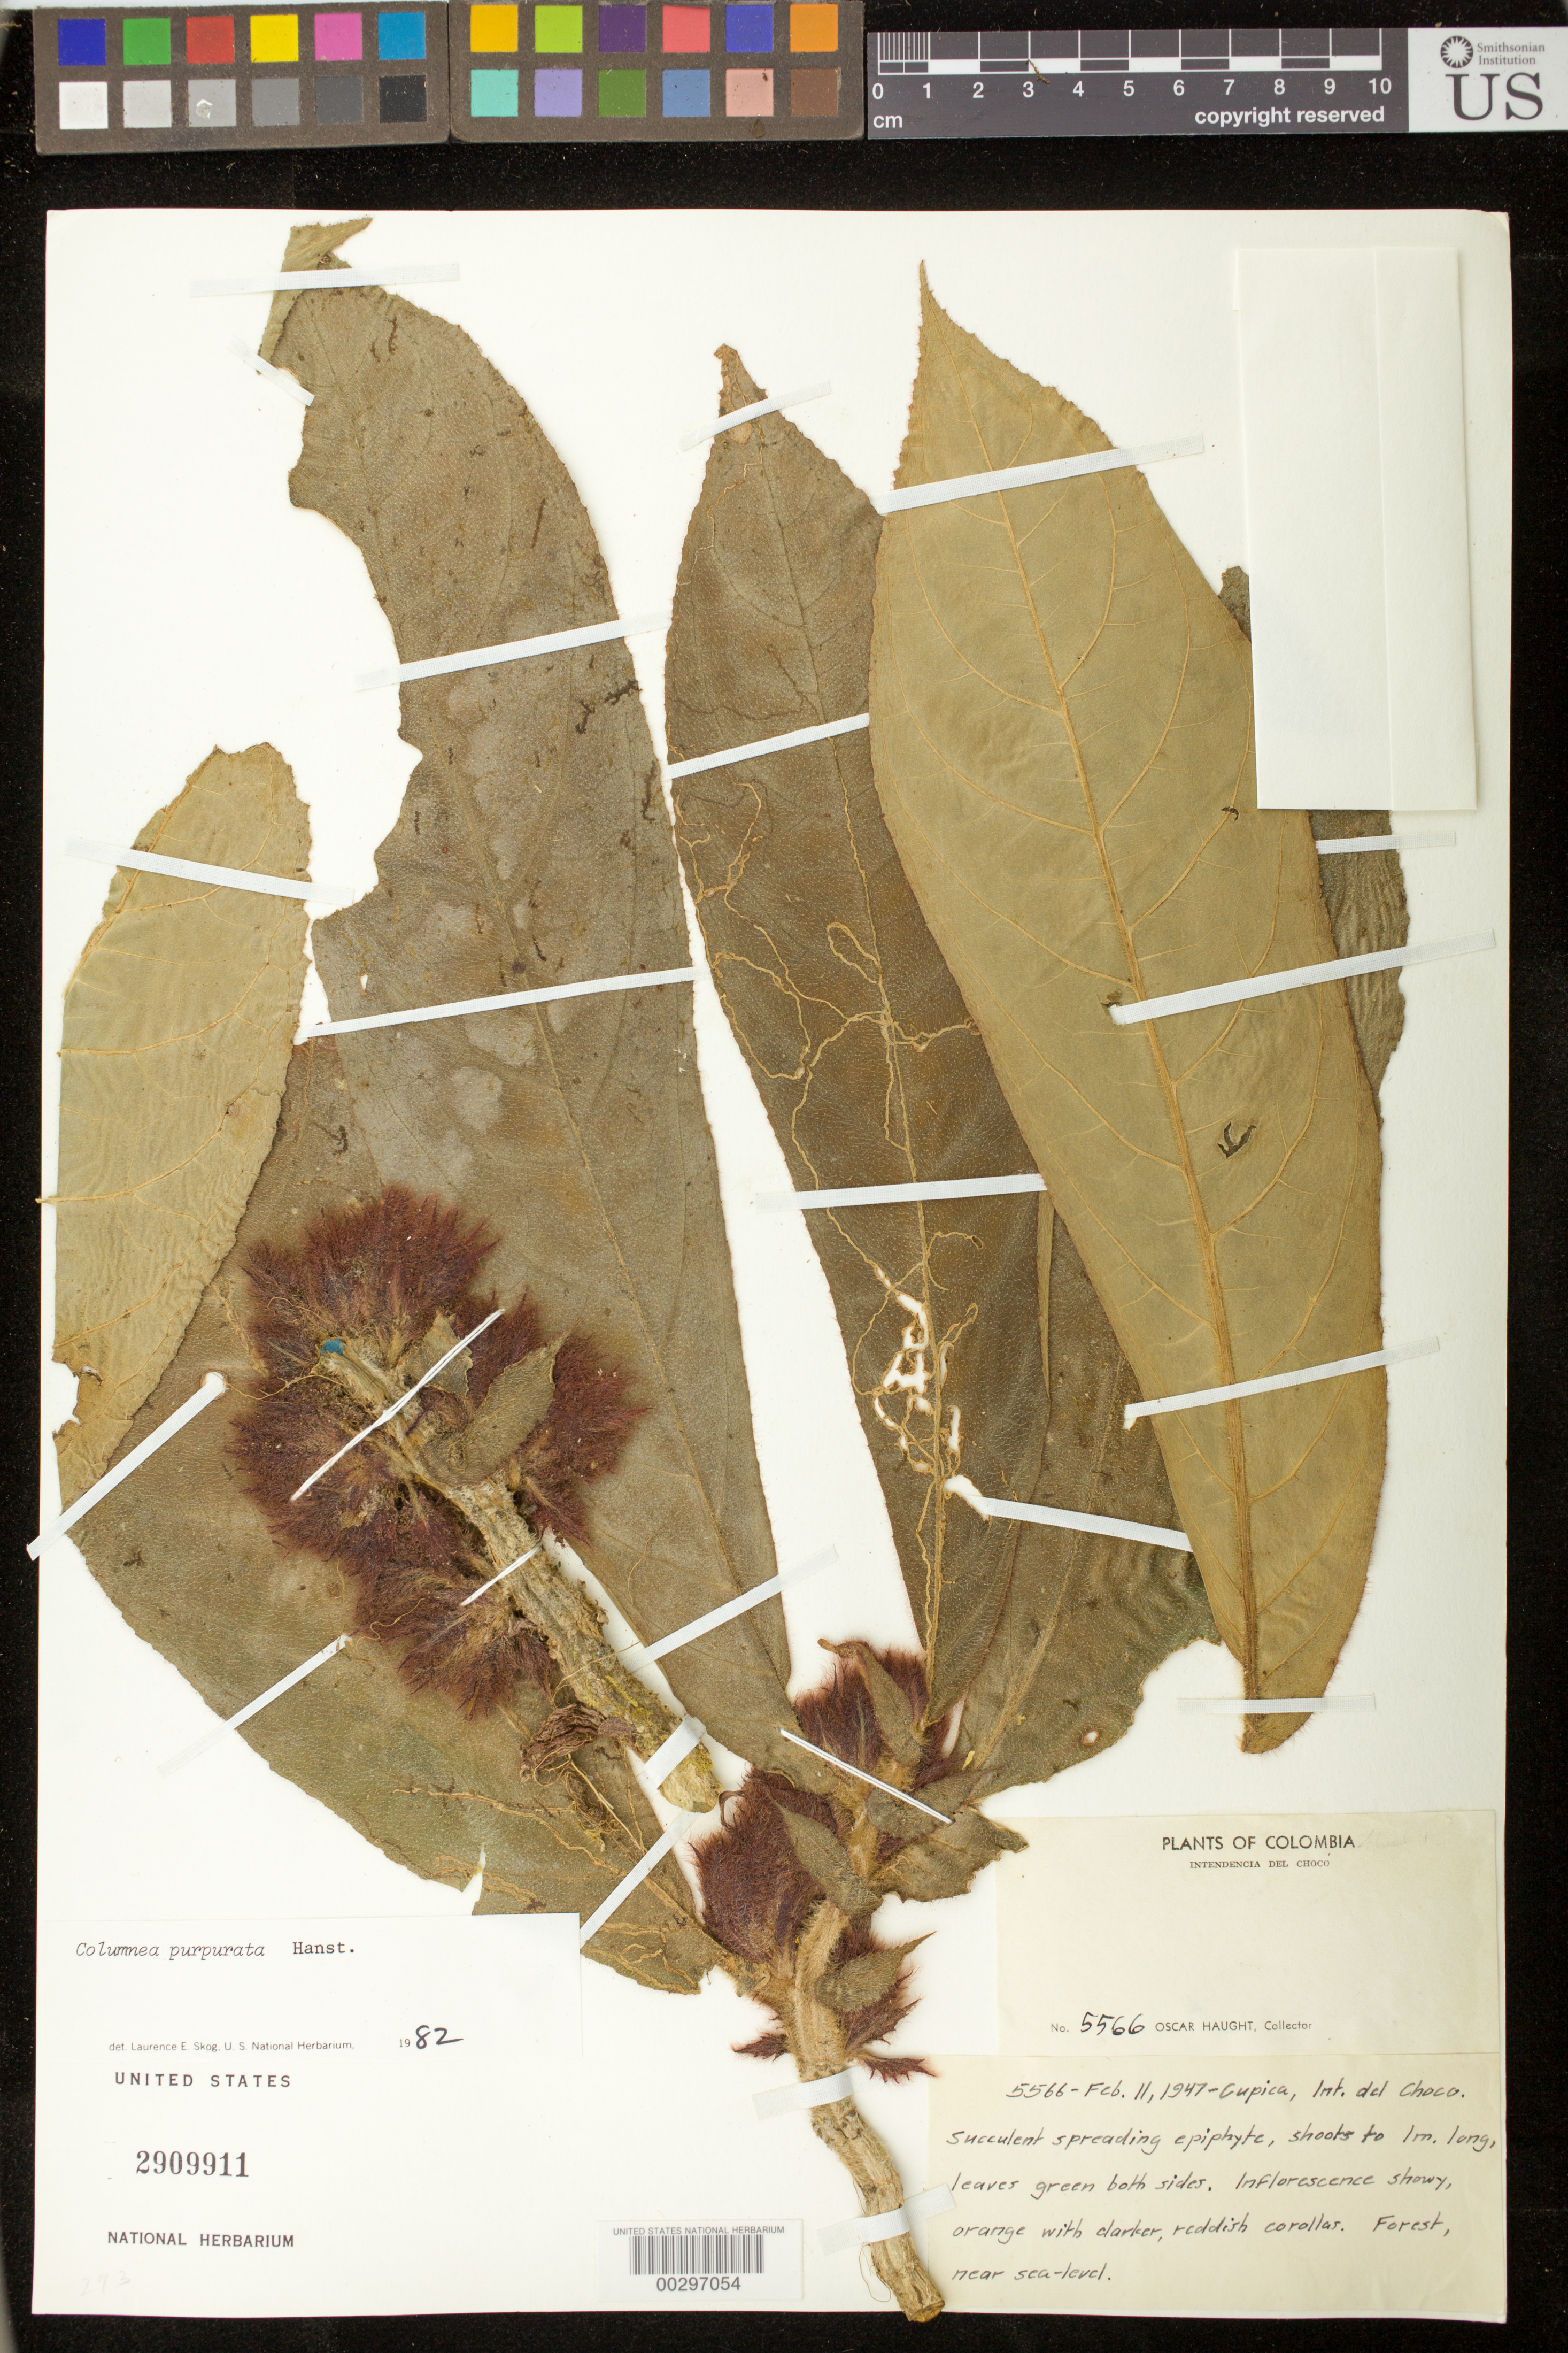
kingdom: Plantae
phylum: Tracheophyta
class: Magnoliopsida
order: Lamiales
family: Gesneriaceae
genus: Columnea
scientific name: Columnea purpurata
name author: Hanst.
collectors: O. L. Haught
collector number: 5566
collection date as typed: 11 Feb 1947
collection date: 1947-02-11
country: Colombia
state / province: Chocó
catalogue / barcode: US 2909911